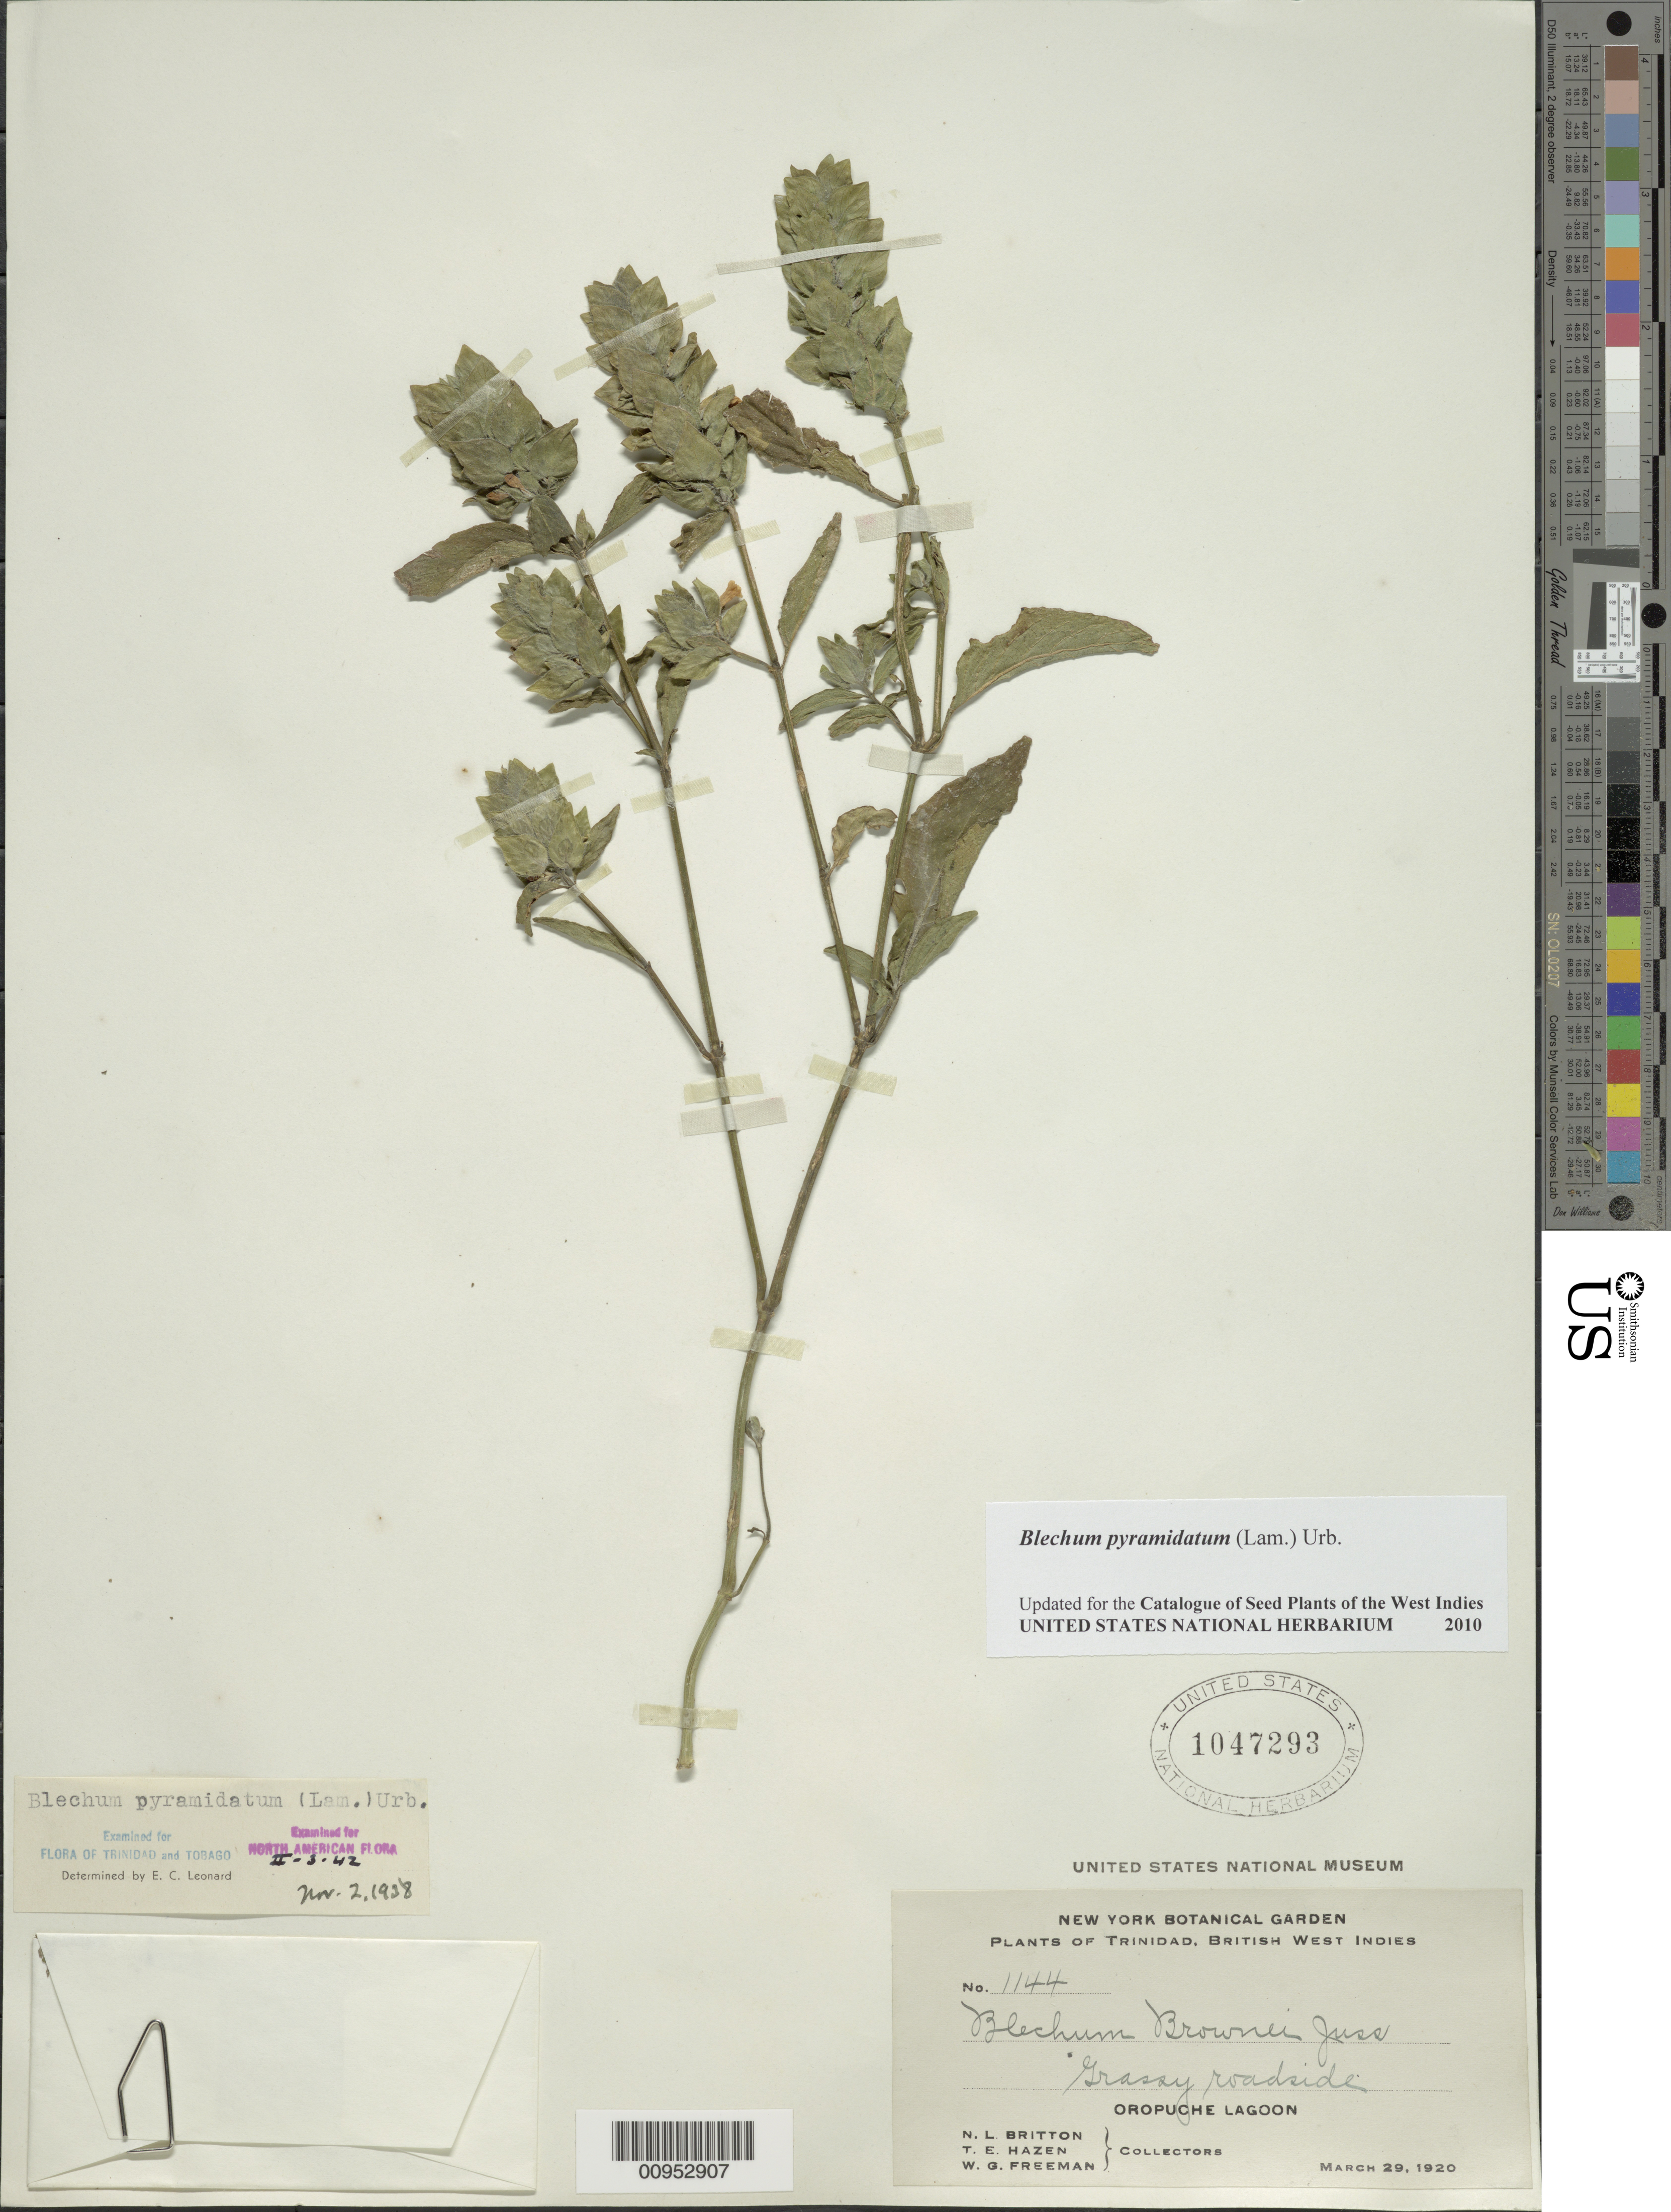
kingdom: Plantae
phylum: Tracheophyta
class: Magnoliopsida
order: Lamiales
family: Acanthaceae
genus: Blechum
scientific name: Blechum pyramidatum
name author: (Lam.) Urb.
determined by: Leonard, Emery C., (US)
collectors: N. Britton, T. E. Hazen & W. Freeman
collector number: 1144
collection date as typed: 29 Mar 1920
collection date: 1920-03-29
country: Trinidad and Tobago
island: Trinidad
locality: Oropuche Lagoon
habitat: Grassy roadside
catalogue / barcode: US 1047293